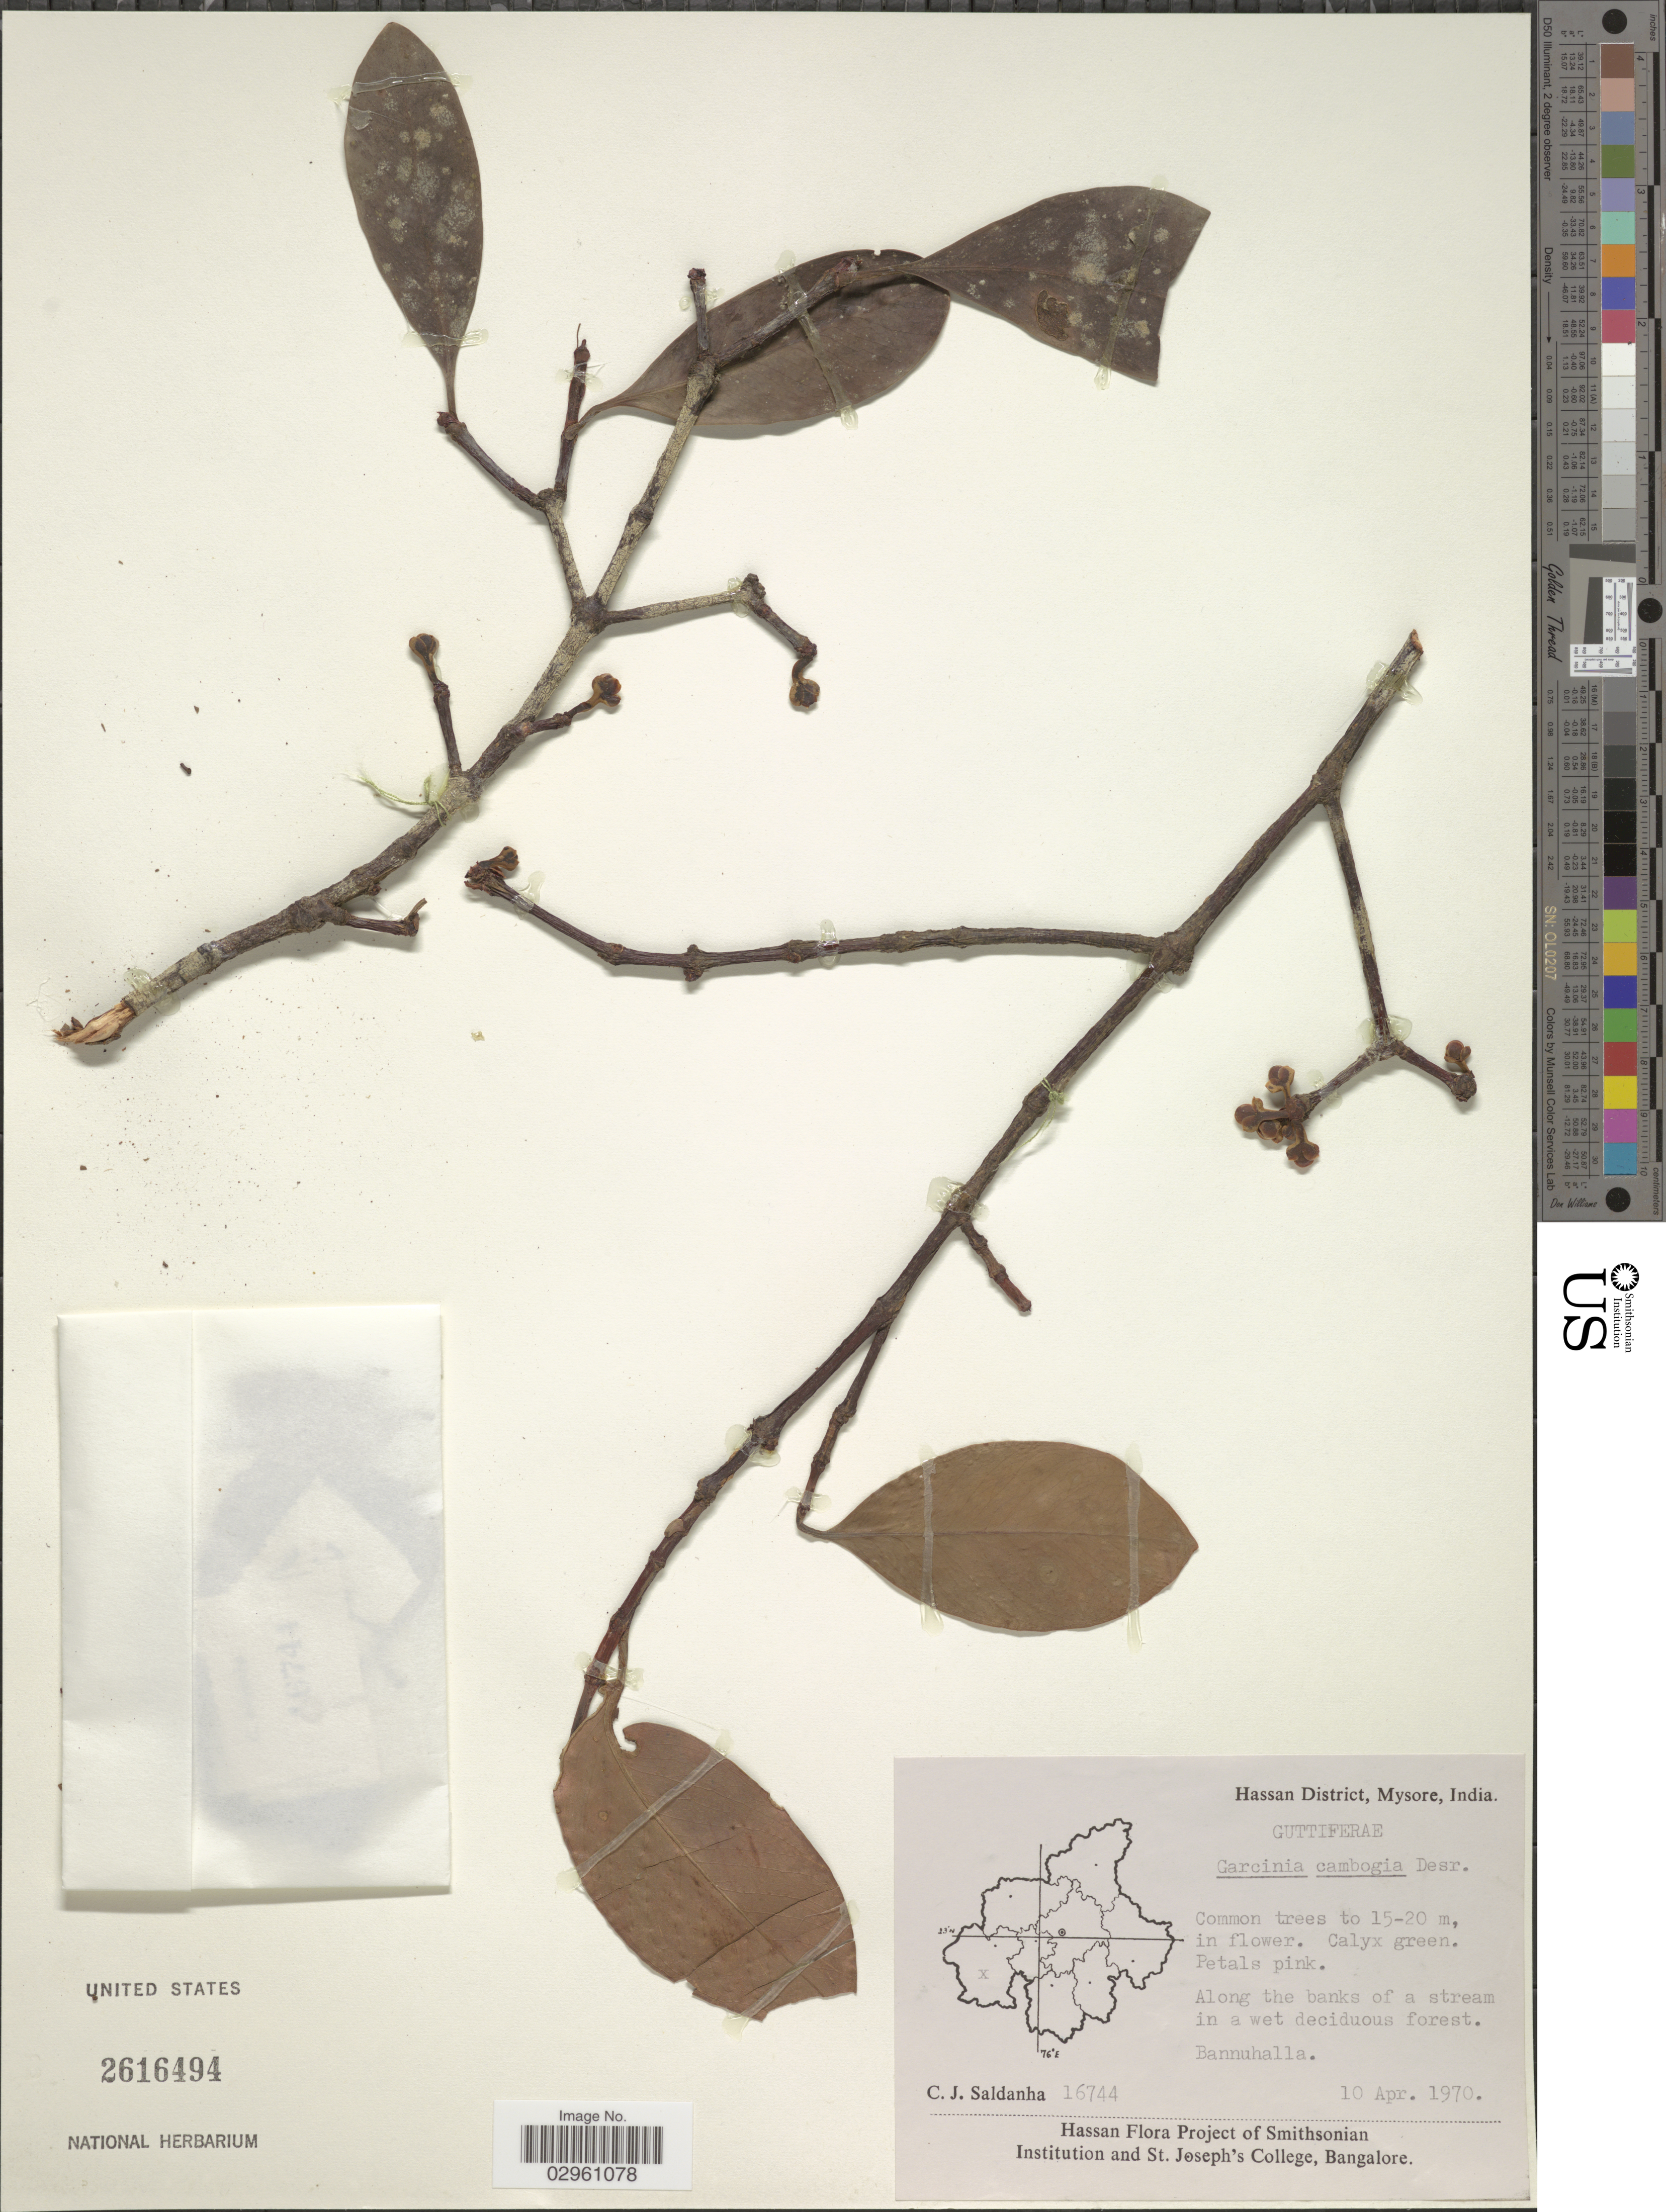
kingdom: Plantae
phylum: Tracheophyta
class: Magnoliopsida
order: Malpighiales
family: Clusiaceae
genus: Garcinia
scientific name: Garcinia cambogia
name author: Desr.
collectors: C. J. Saldanha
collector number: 16744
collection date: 1970-04-10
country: India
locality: Hassan District, Mysore. Along the banks of a stream in a wet deciduous forest. Bannuhalla.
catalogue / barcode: US 2616494